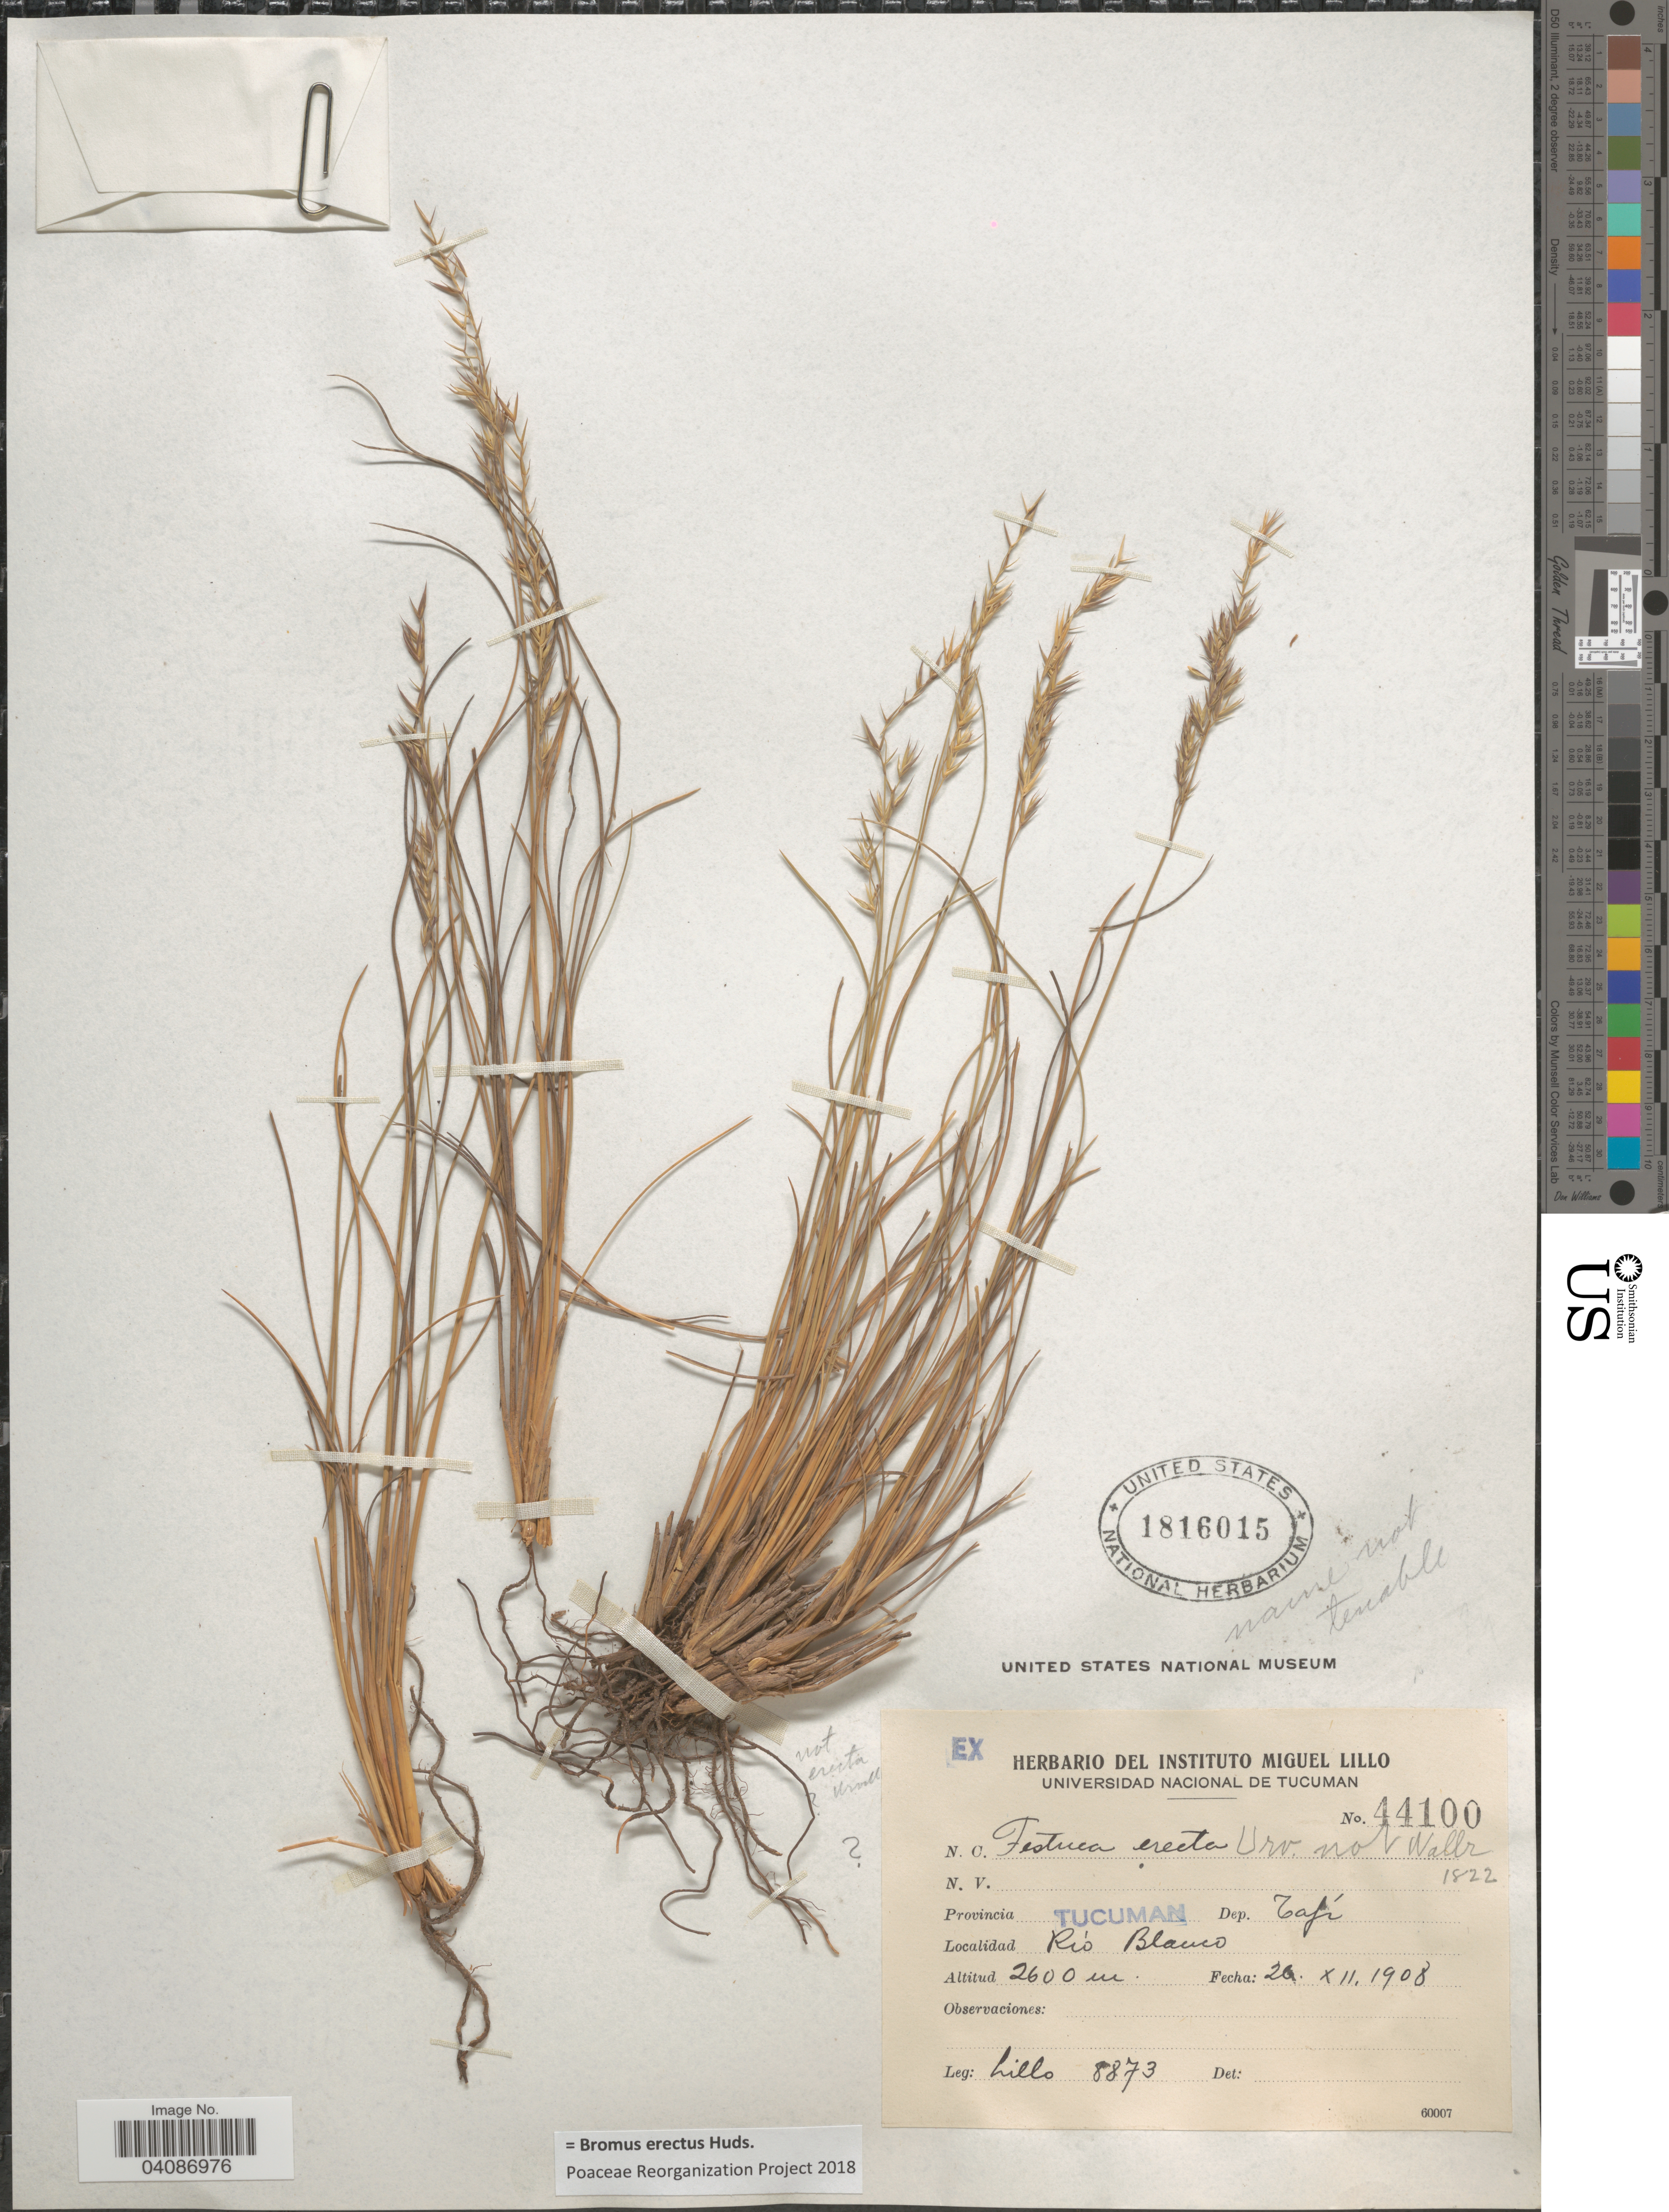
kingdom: Plantae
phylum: Tracheophyta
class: Liliopsida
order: Poales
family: Poaceae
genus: Bromus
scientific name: Bromus erectus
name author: Huds.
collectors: M. Lillo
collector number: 8873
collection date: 1908-12-20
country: Argentina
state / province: Tucuman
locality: Dep. Tafí. Rio Blanco.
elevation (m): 2600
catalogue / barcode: US 1816015